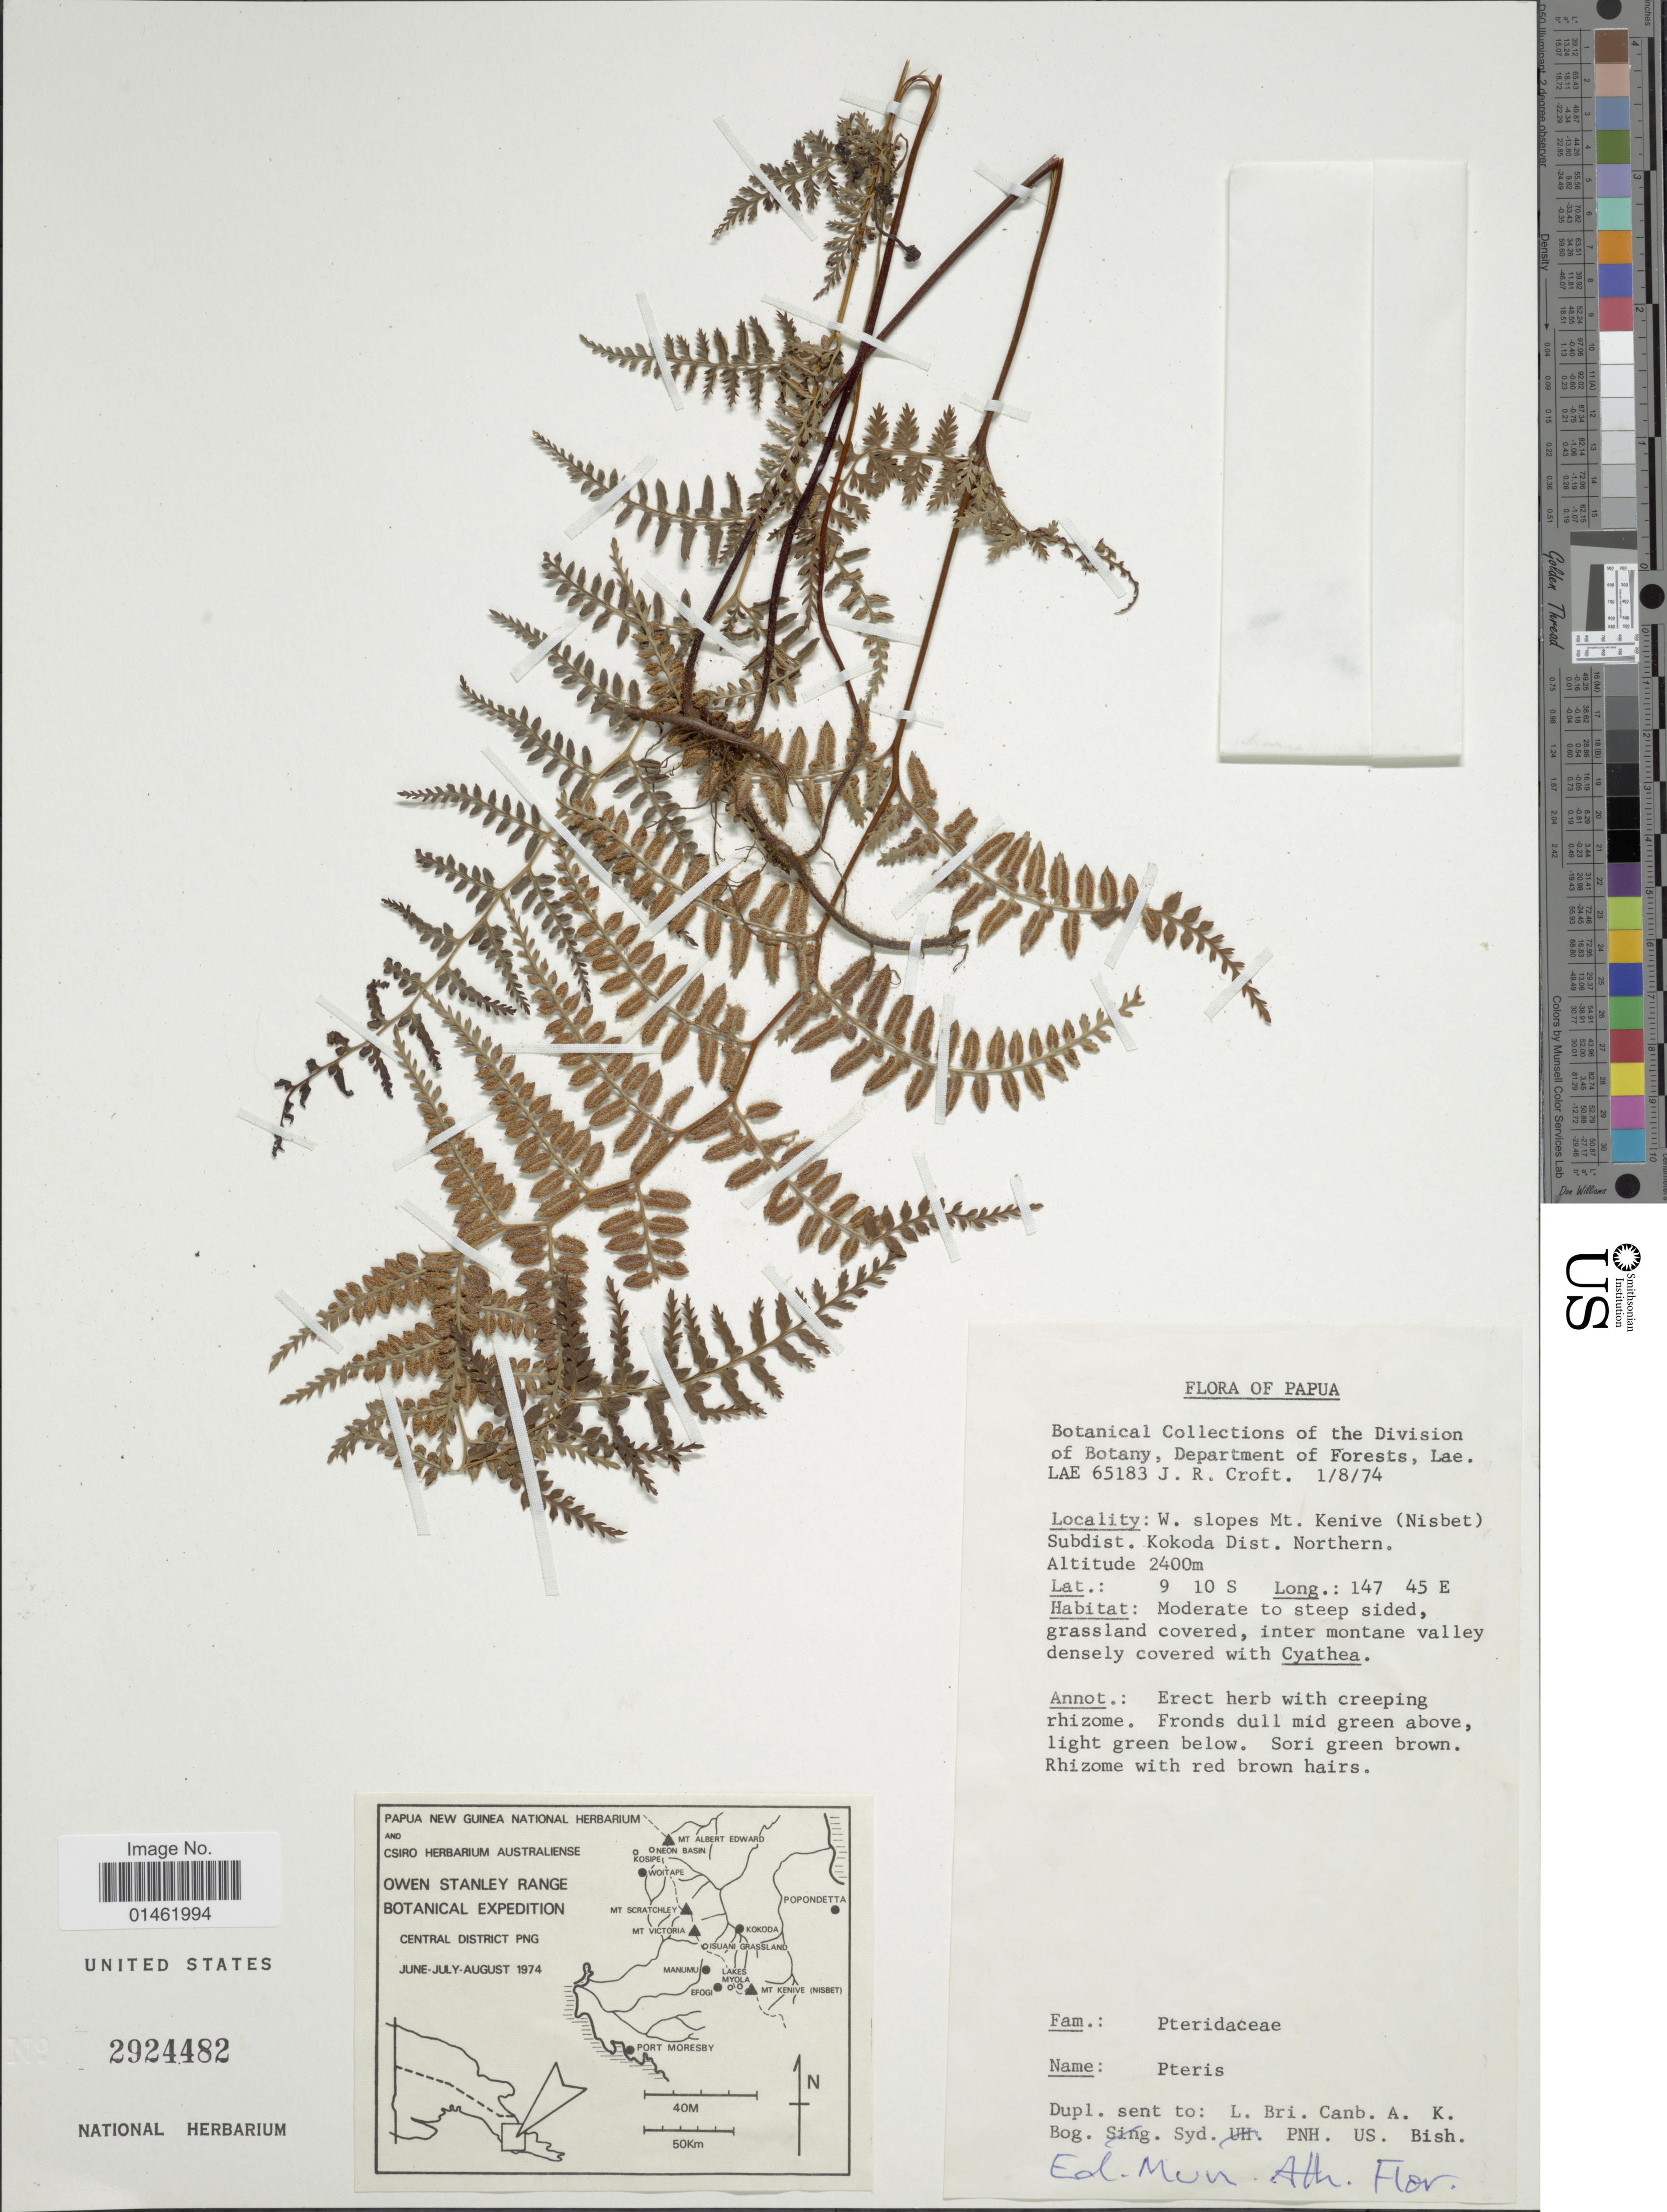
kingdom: Plantae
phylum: Tracheophyta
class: Polypodiopsida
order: Polypodiales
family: Dennstaedtiaceae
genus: Paesia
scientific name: Paesia sp.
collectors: J. R. Croft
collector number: LAE 65183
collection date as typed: Transcribed d/m/y: 1/8/74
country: Papua New Guinea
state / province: Northern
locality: Papua, W. slopes Mt. Kenive(Nisbet) Subdist. Kokoda Dist. Northern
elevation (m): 2400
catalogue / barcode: US 2924482